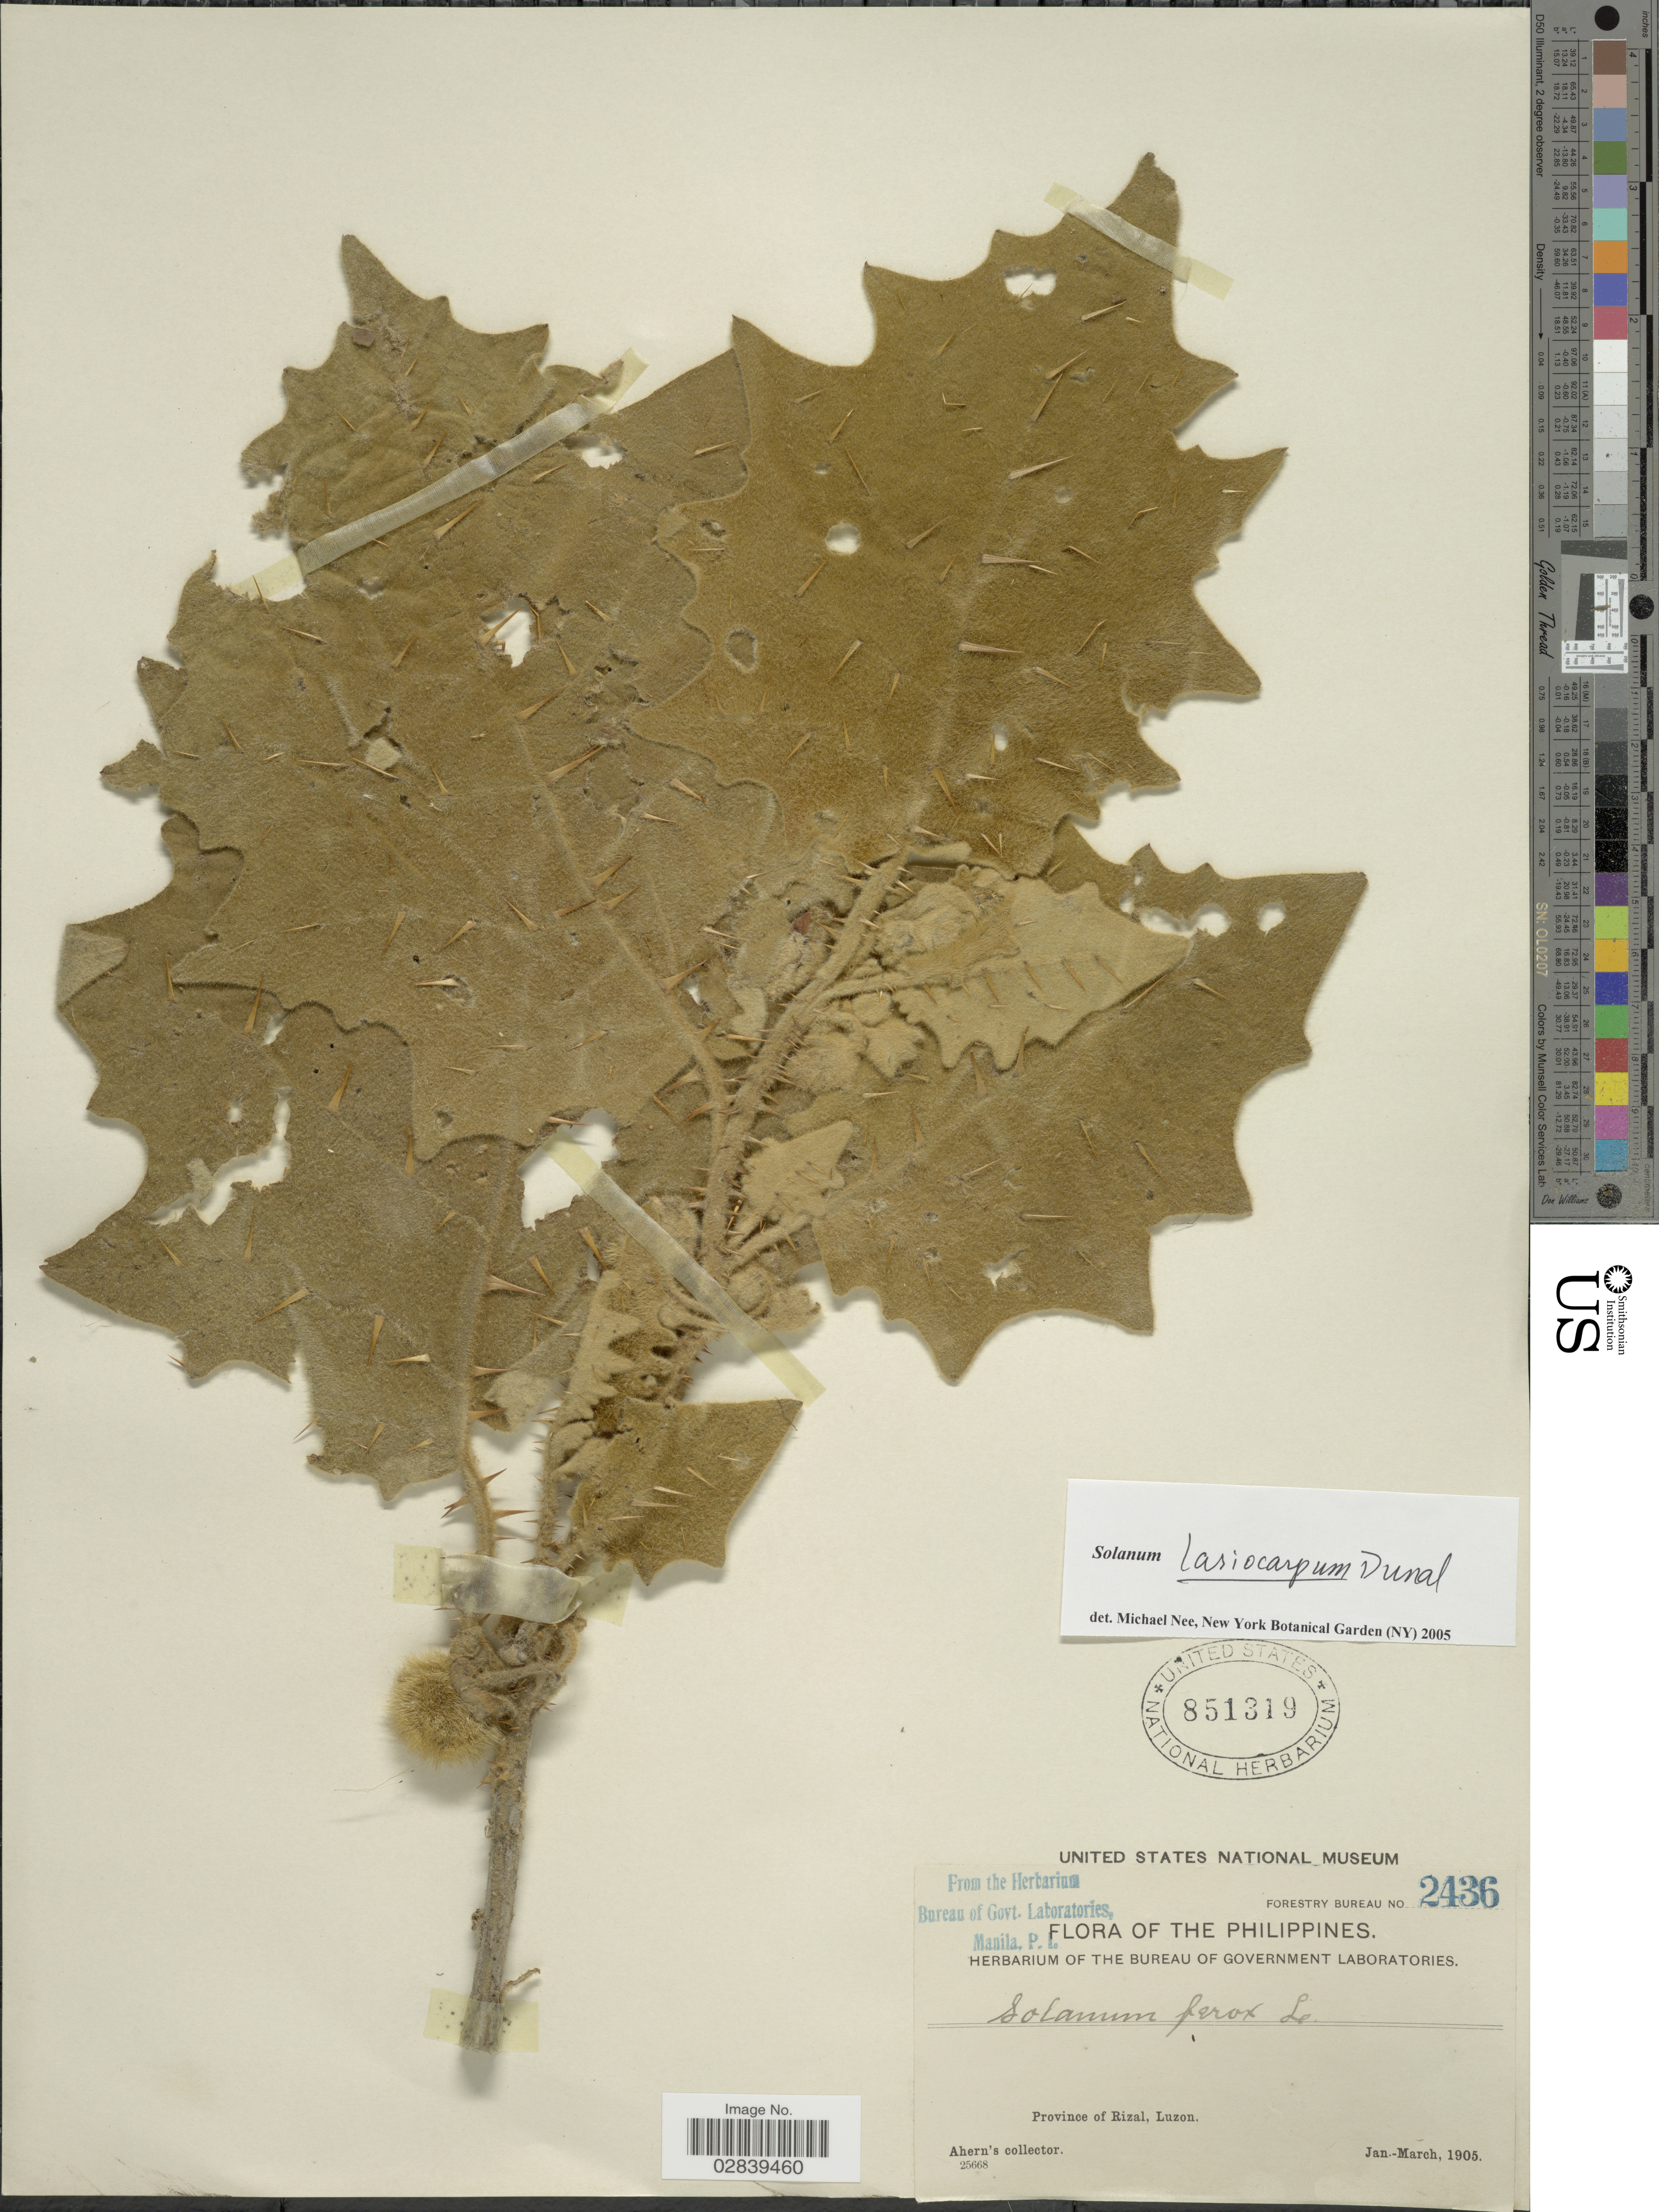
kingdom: Plantae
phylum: Tracheophyta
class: Magnoliopsida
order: Solanales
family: Solanaceae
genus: Solanum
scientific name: Solanum lasiocarpum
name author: Dunal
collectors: Ahern's collector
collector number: Forestry Bureau 2436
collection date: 1905-01/1905-03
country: Philippines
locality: Province of Rizal, Luzon.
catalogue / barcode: US 851319